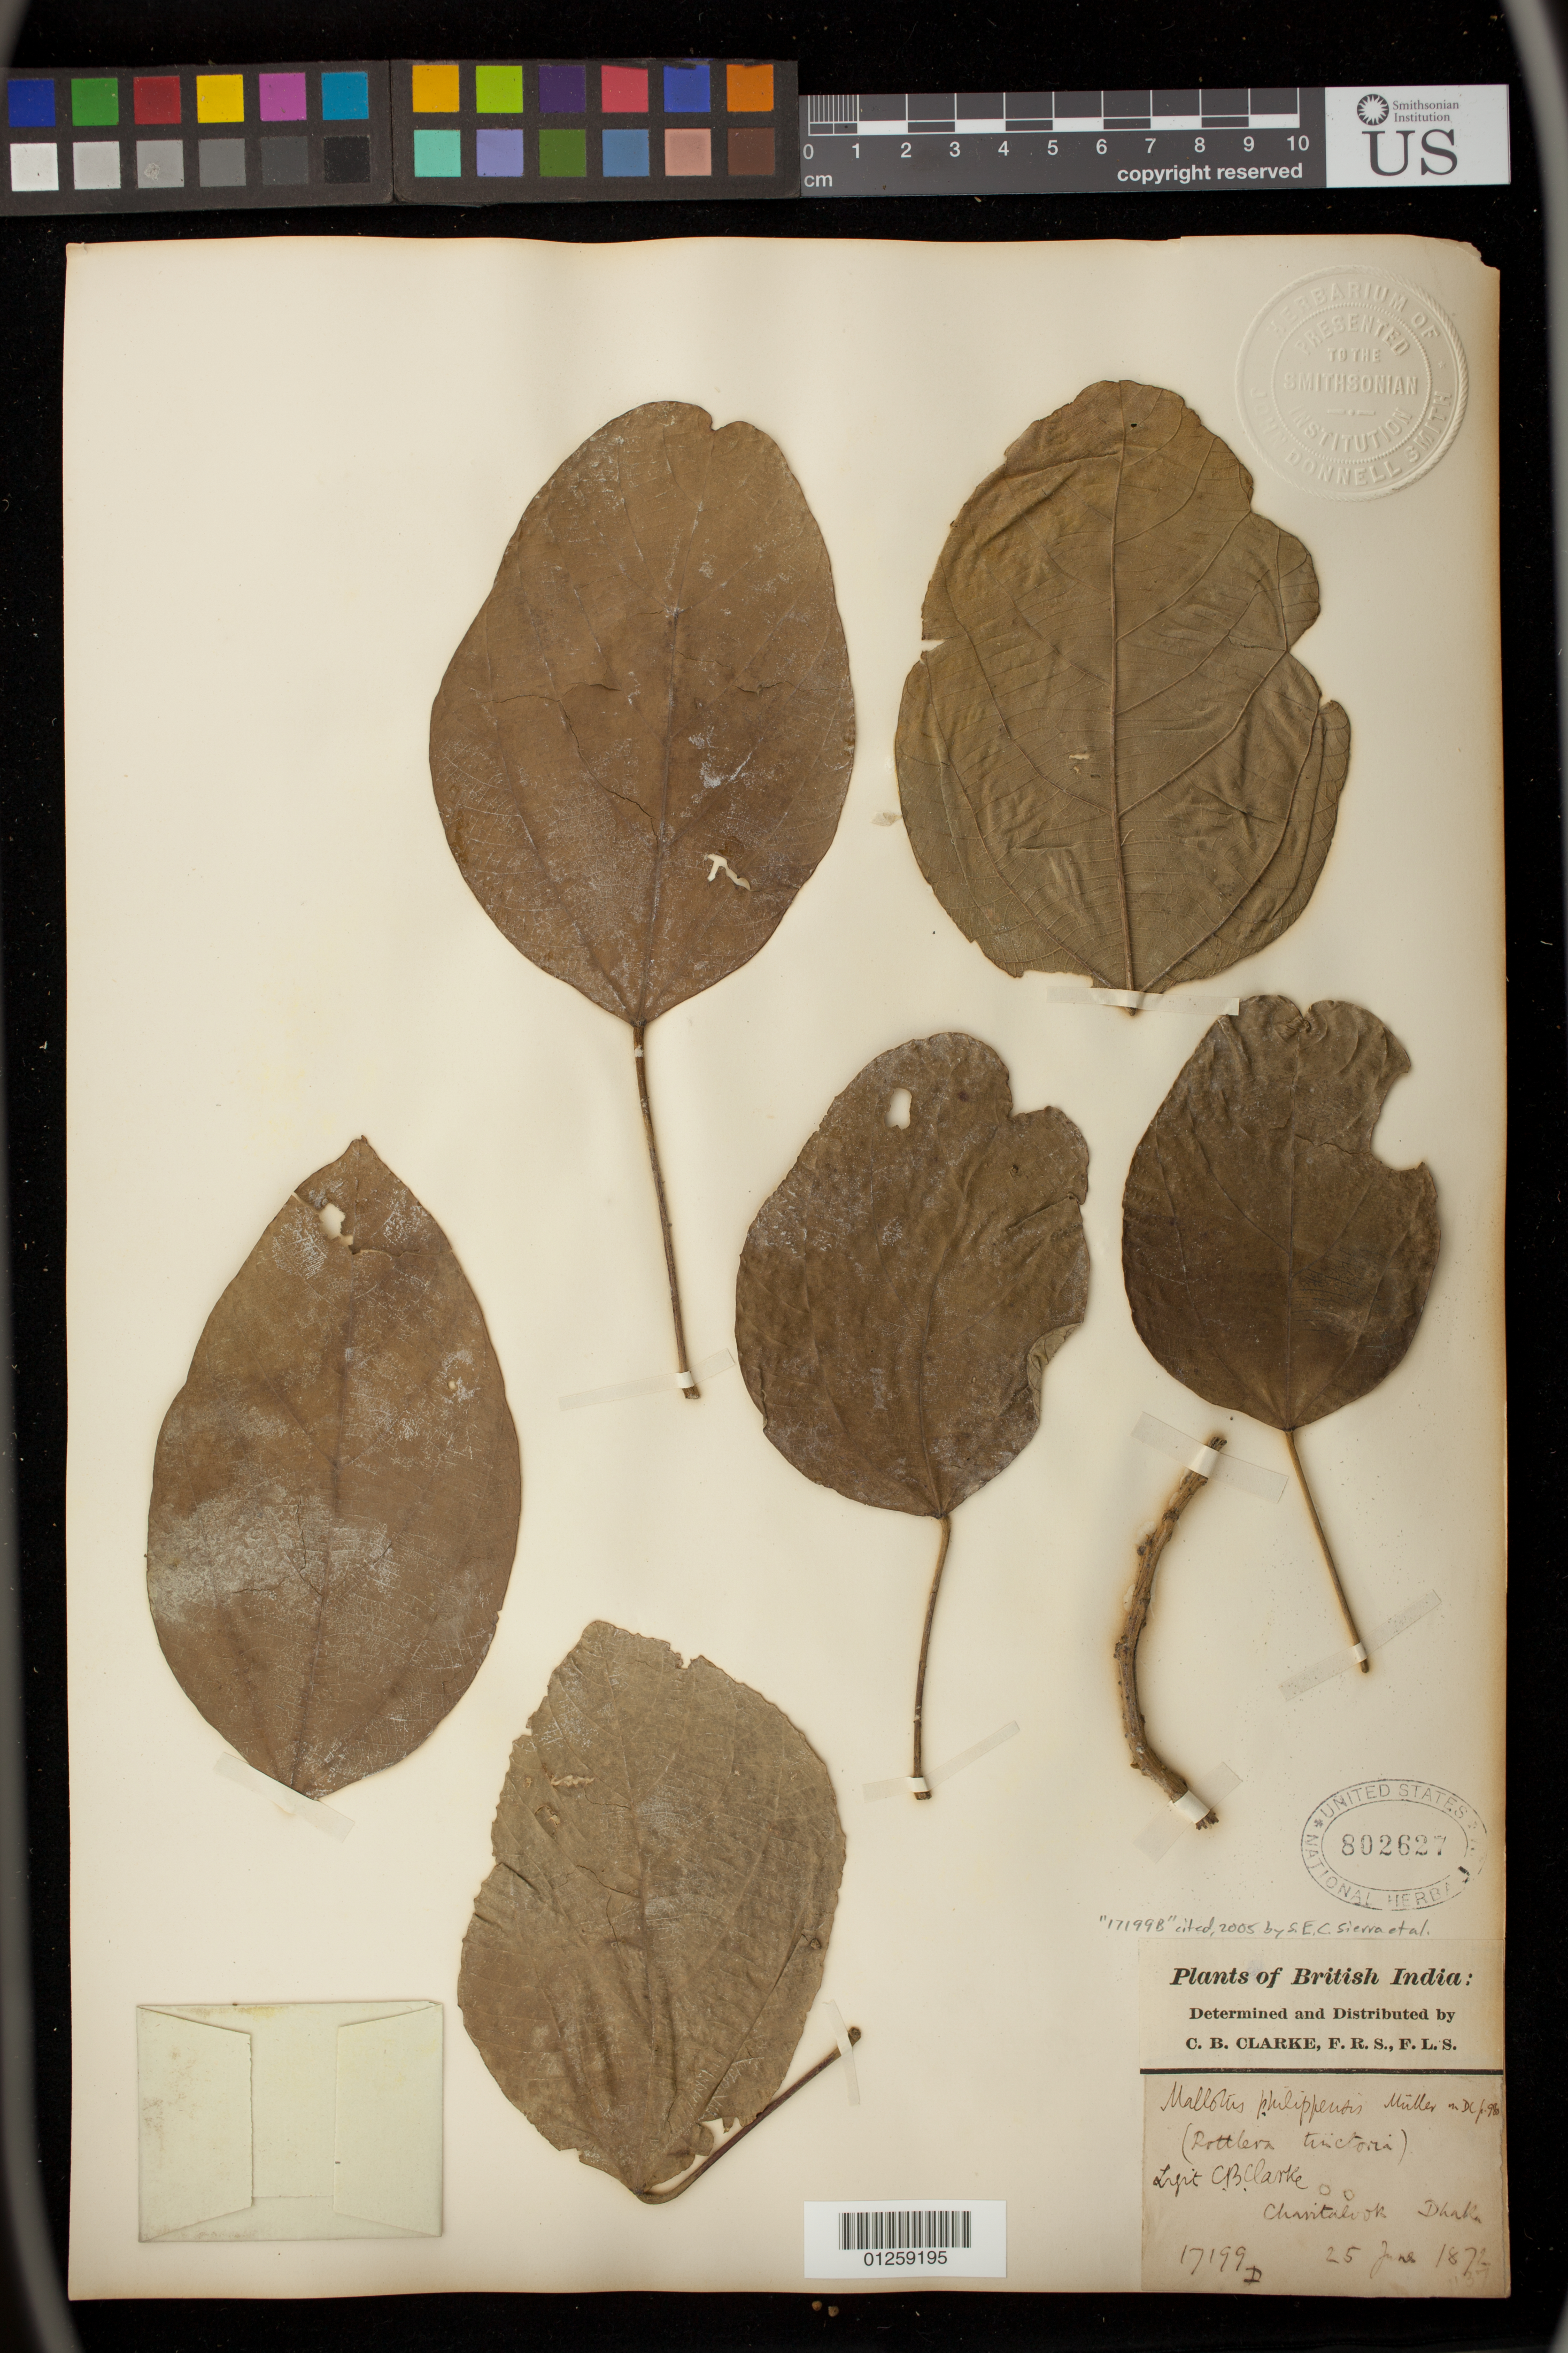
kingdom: Plantae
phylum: Tracheophyta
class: Magnoliopsida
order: Malpighiales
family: Euphorbiaceae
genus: Mallotus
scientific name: Mallotus philippensis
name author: (Lam.) Müll. Arg.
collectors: C. B. Clarke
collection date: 1872-06-25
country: Bangladesh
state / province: Dhaka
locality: Charitalook Dhaka, British India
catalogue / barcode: US 802627